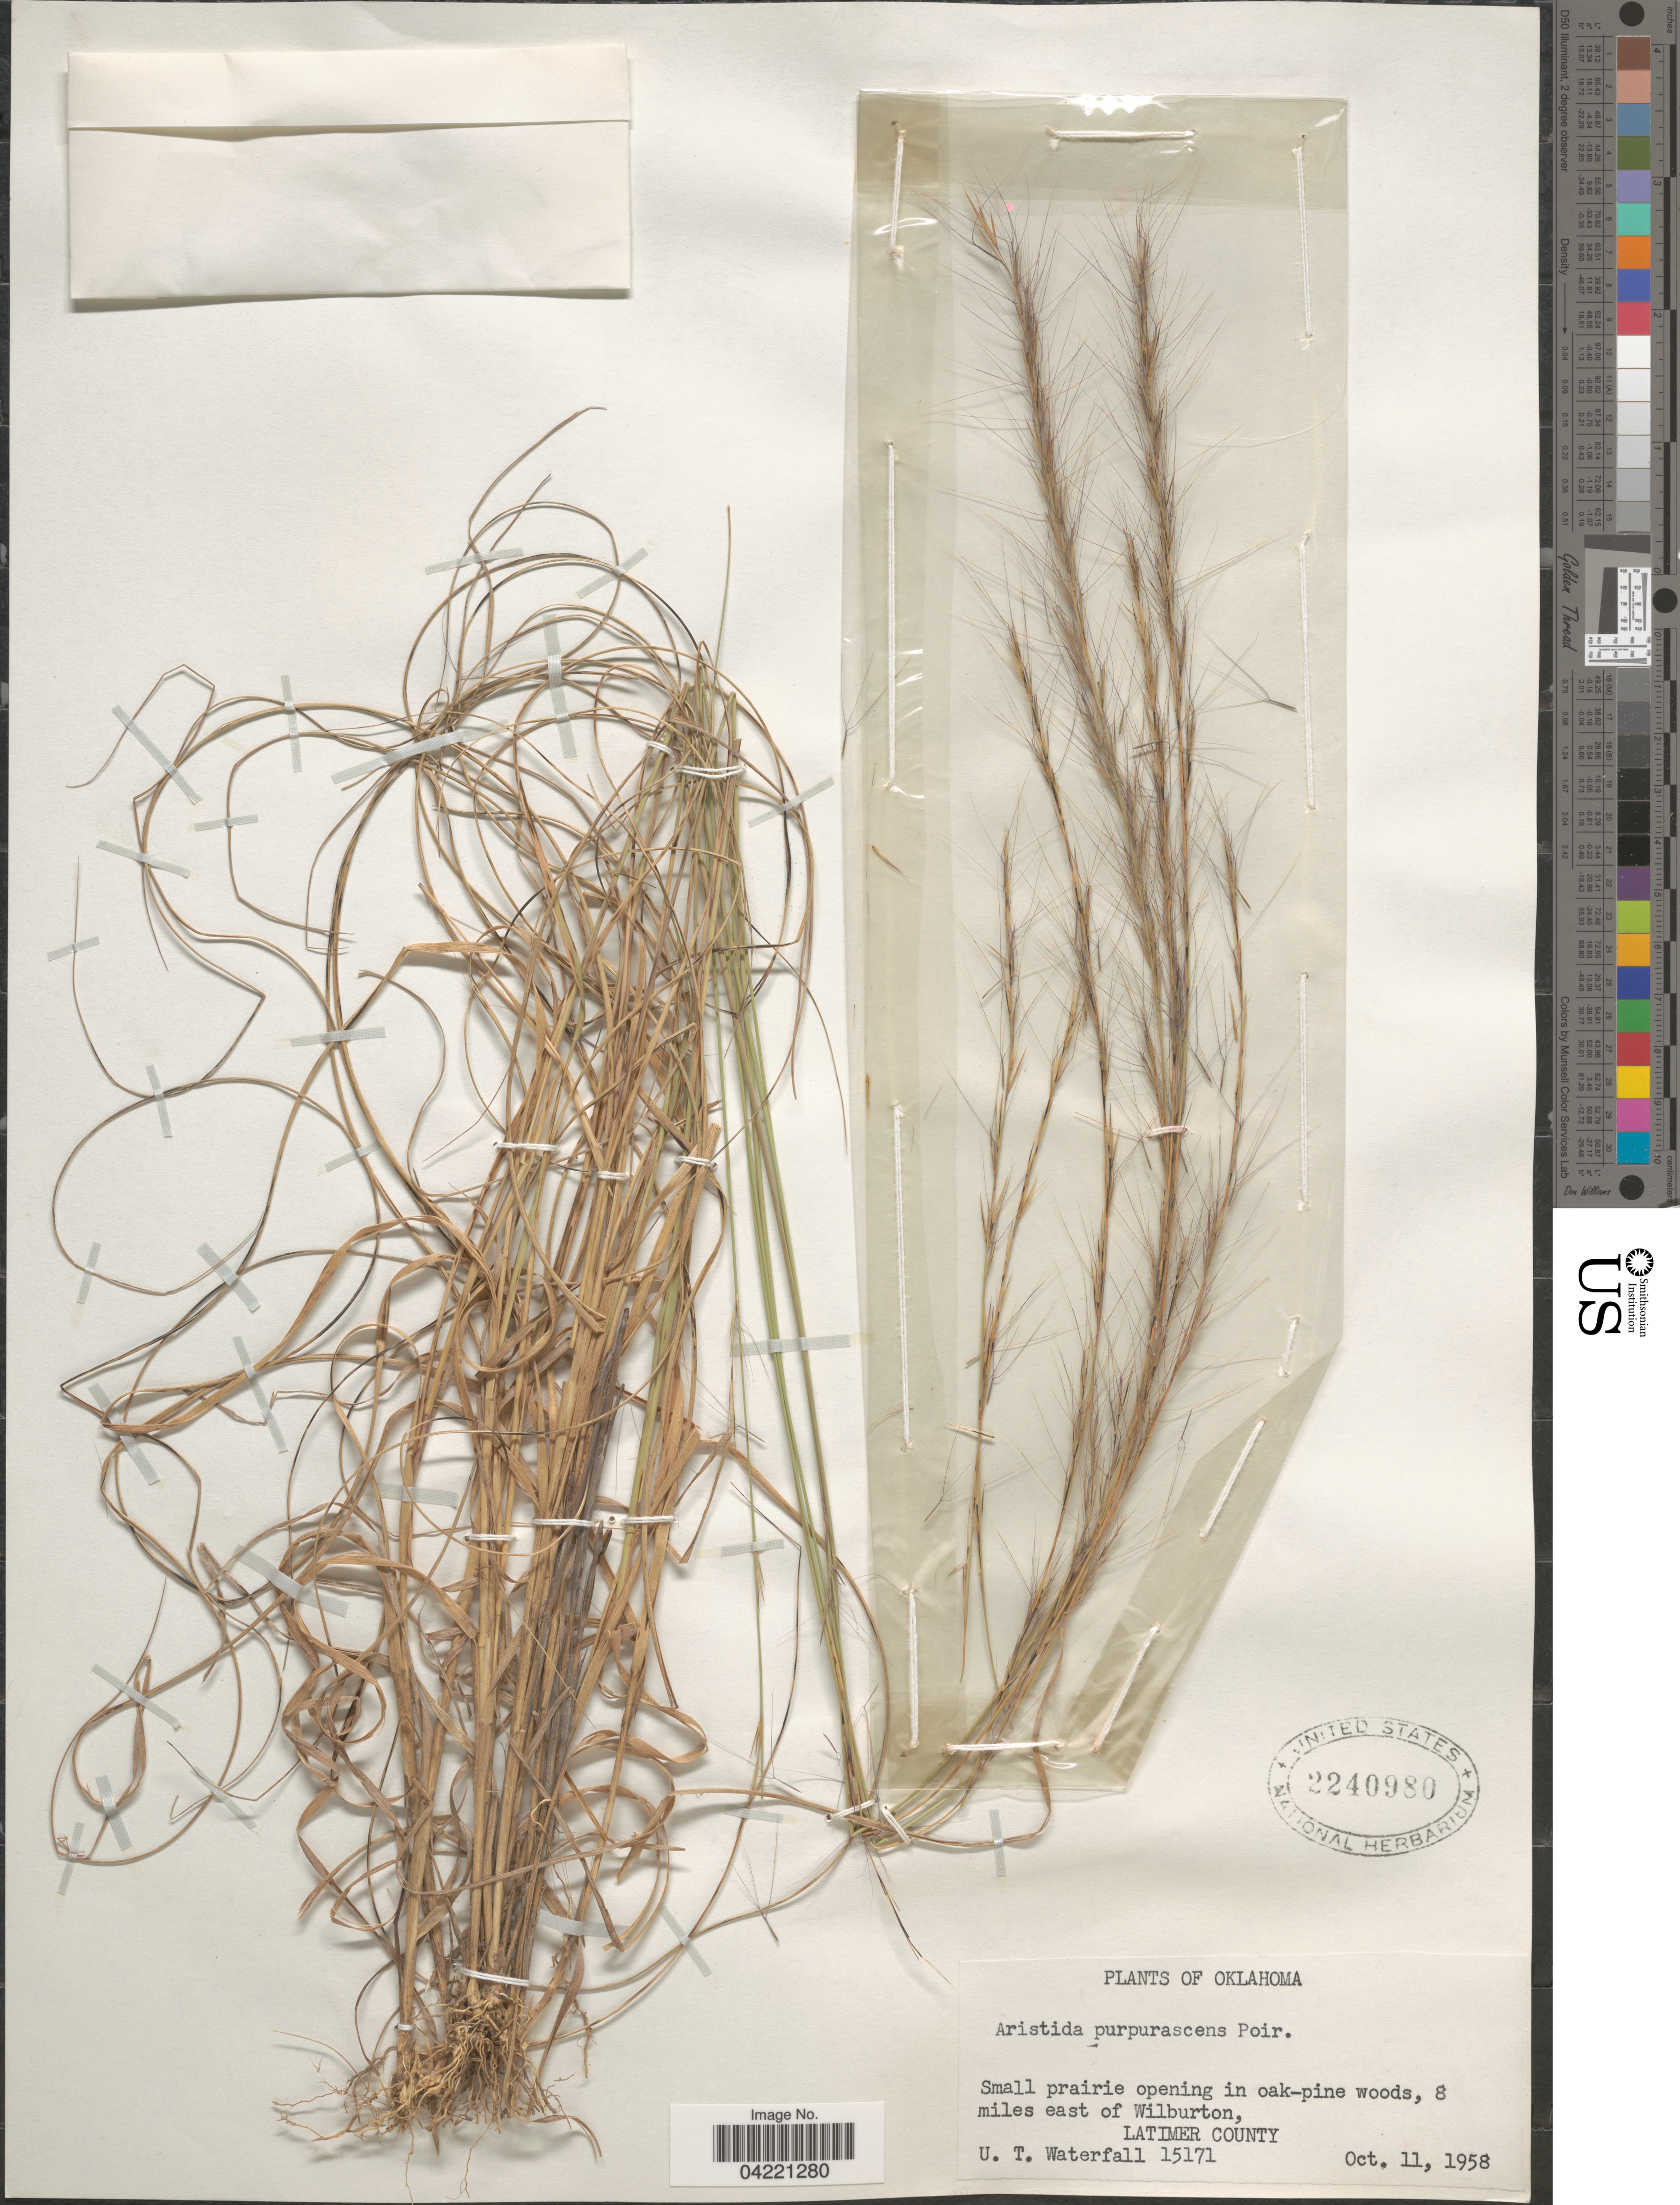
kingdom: Plantae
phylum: Tracheophyta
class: Liliopsida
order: Poales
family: Poaceae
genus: Aristida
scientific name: Aristida purpurascens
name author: Poir.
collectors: U. T. Waterfall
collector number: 15171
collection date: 1958-10-11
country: United States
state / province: Oklahoma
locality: Small prairie opening in oak-pine woods, 8 miles east of Wilburton, Latimer County.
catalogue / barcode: US 2240980